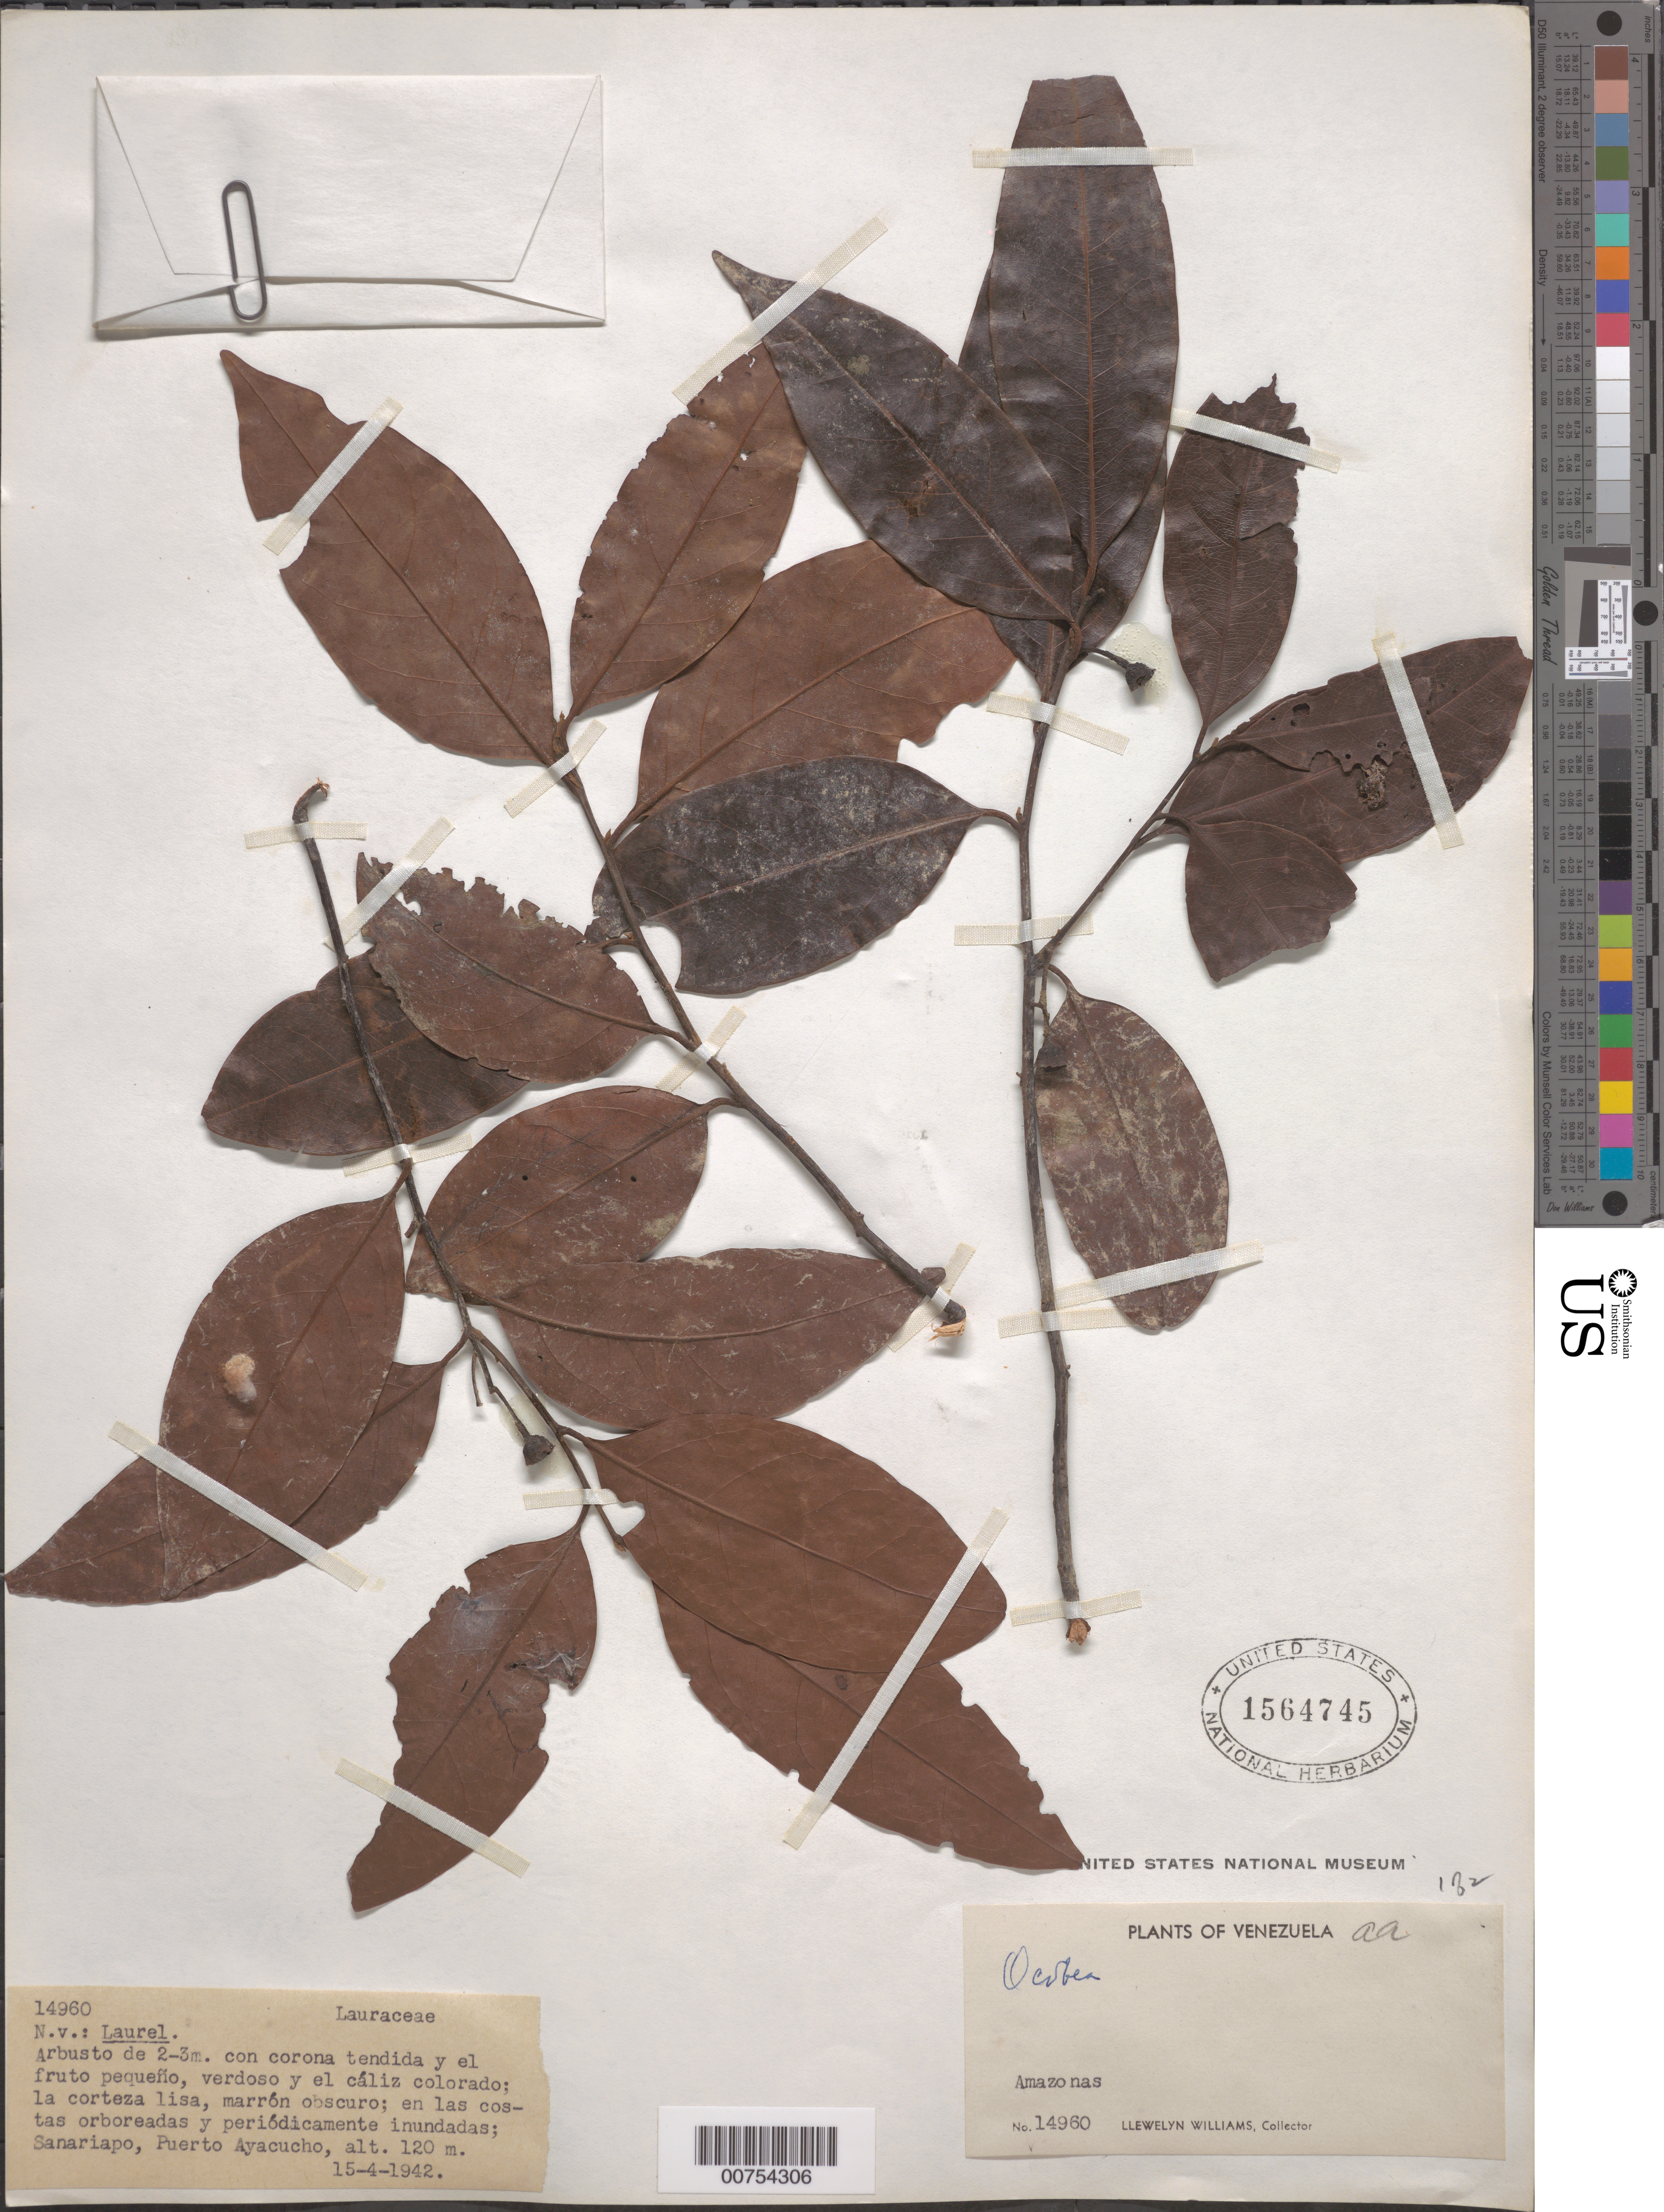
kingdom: Plantae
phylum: Tracheophyta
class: Magnoliopsida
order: Laurales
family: Lauraceae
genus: Ocotea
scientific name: Ocotea sp.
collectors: Ll. Williams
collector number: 14960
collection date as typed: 15-Apr-42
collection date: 1942-04-15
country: Venezuela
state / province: Amazonas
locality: Sanariapo, Puerto Ayacucho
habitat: Costas orboreadas y periodicamente inundadas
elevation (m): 120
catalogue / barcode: US 1564745